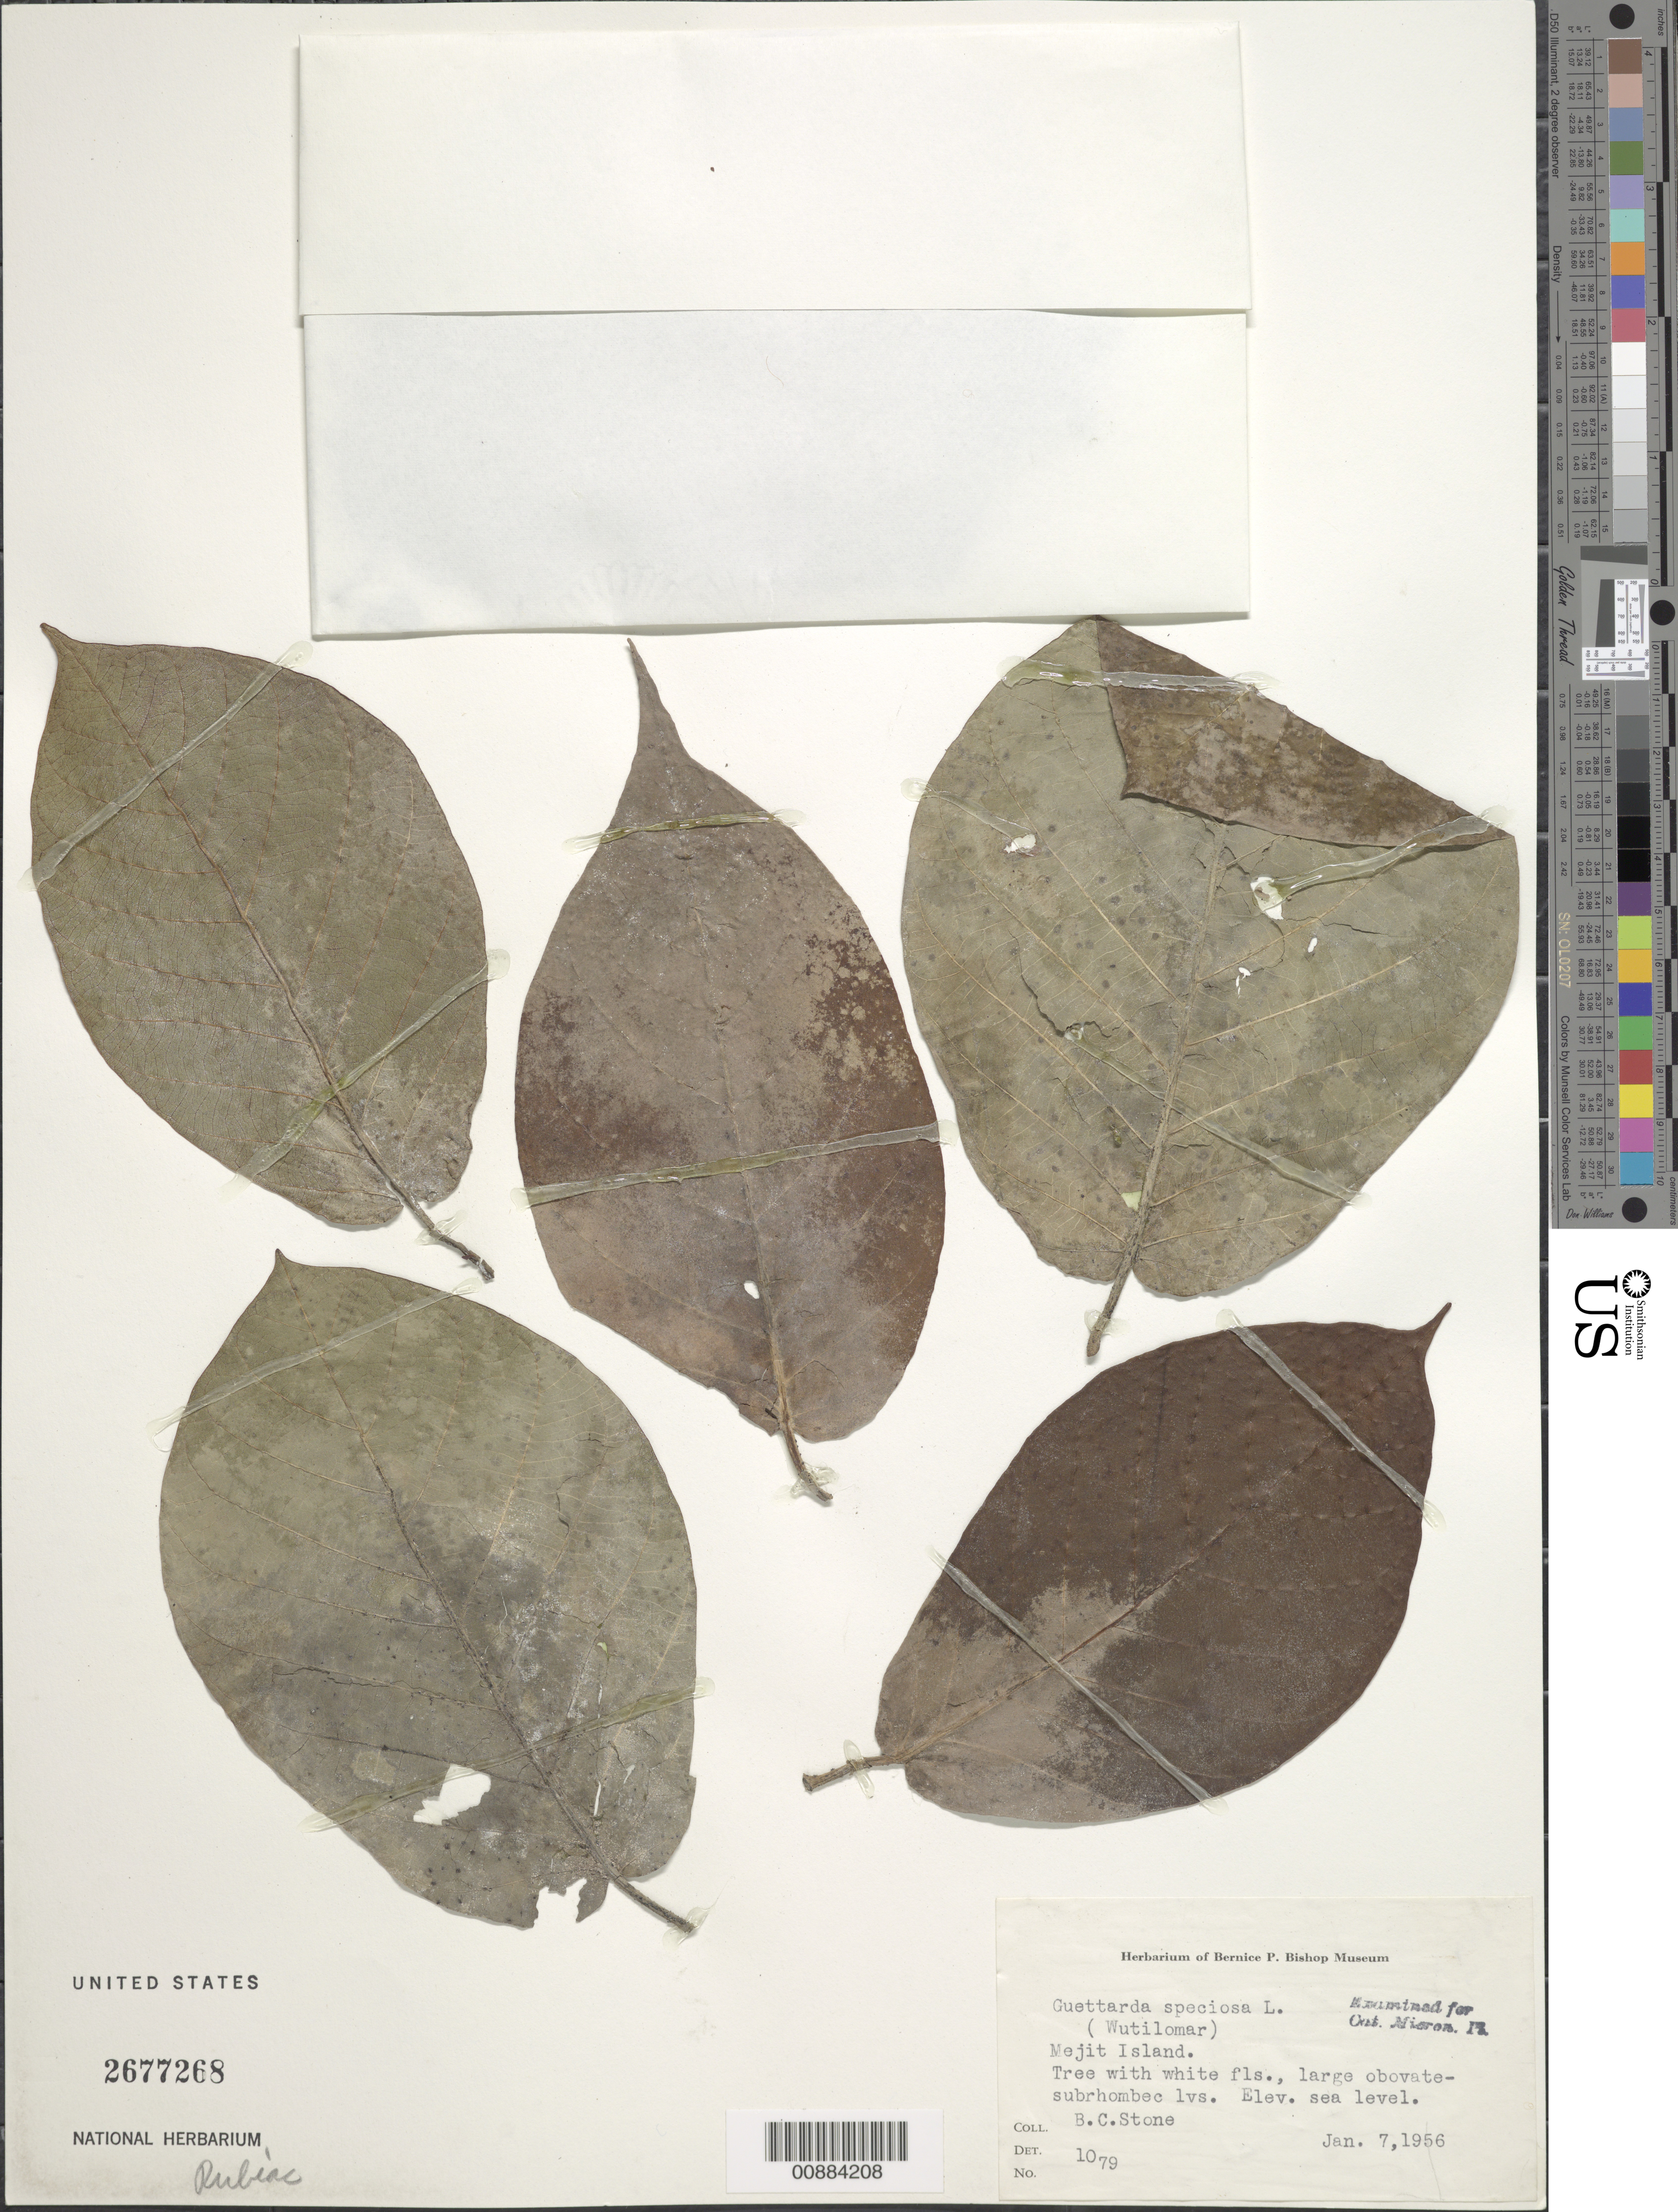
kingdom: Plantae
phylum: Tracheophyta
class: Magnoliopsida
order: Gentianales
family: Rubiaceae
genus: Guettarda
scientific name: Guettarda speciosa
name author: L.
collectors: B. C. Stone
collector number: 1079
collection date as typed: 07 Jan 1956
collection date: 1956-01-07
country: Marshall Islands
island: Mejit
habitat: sea level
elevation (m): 0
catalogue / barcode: US 2677268